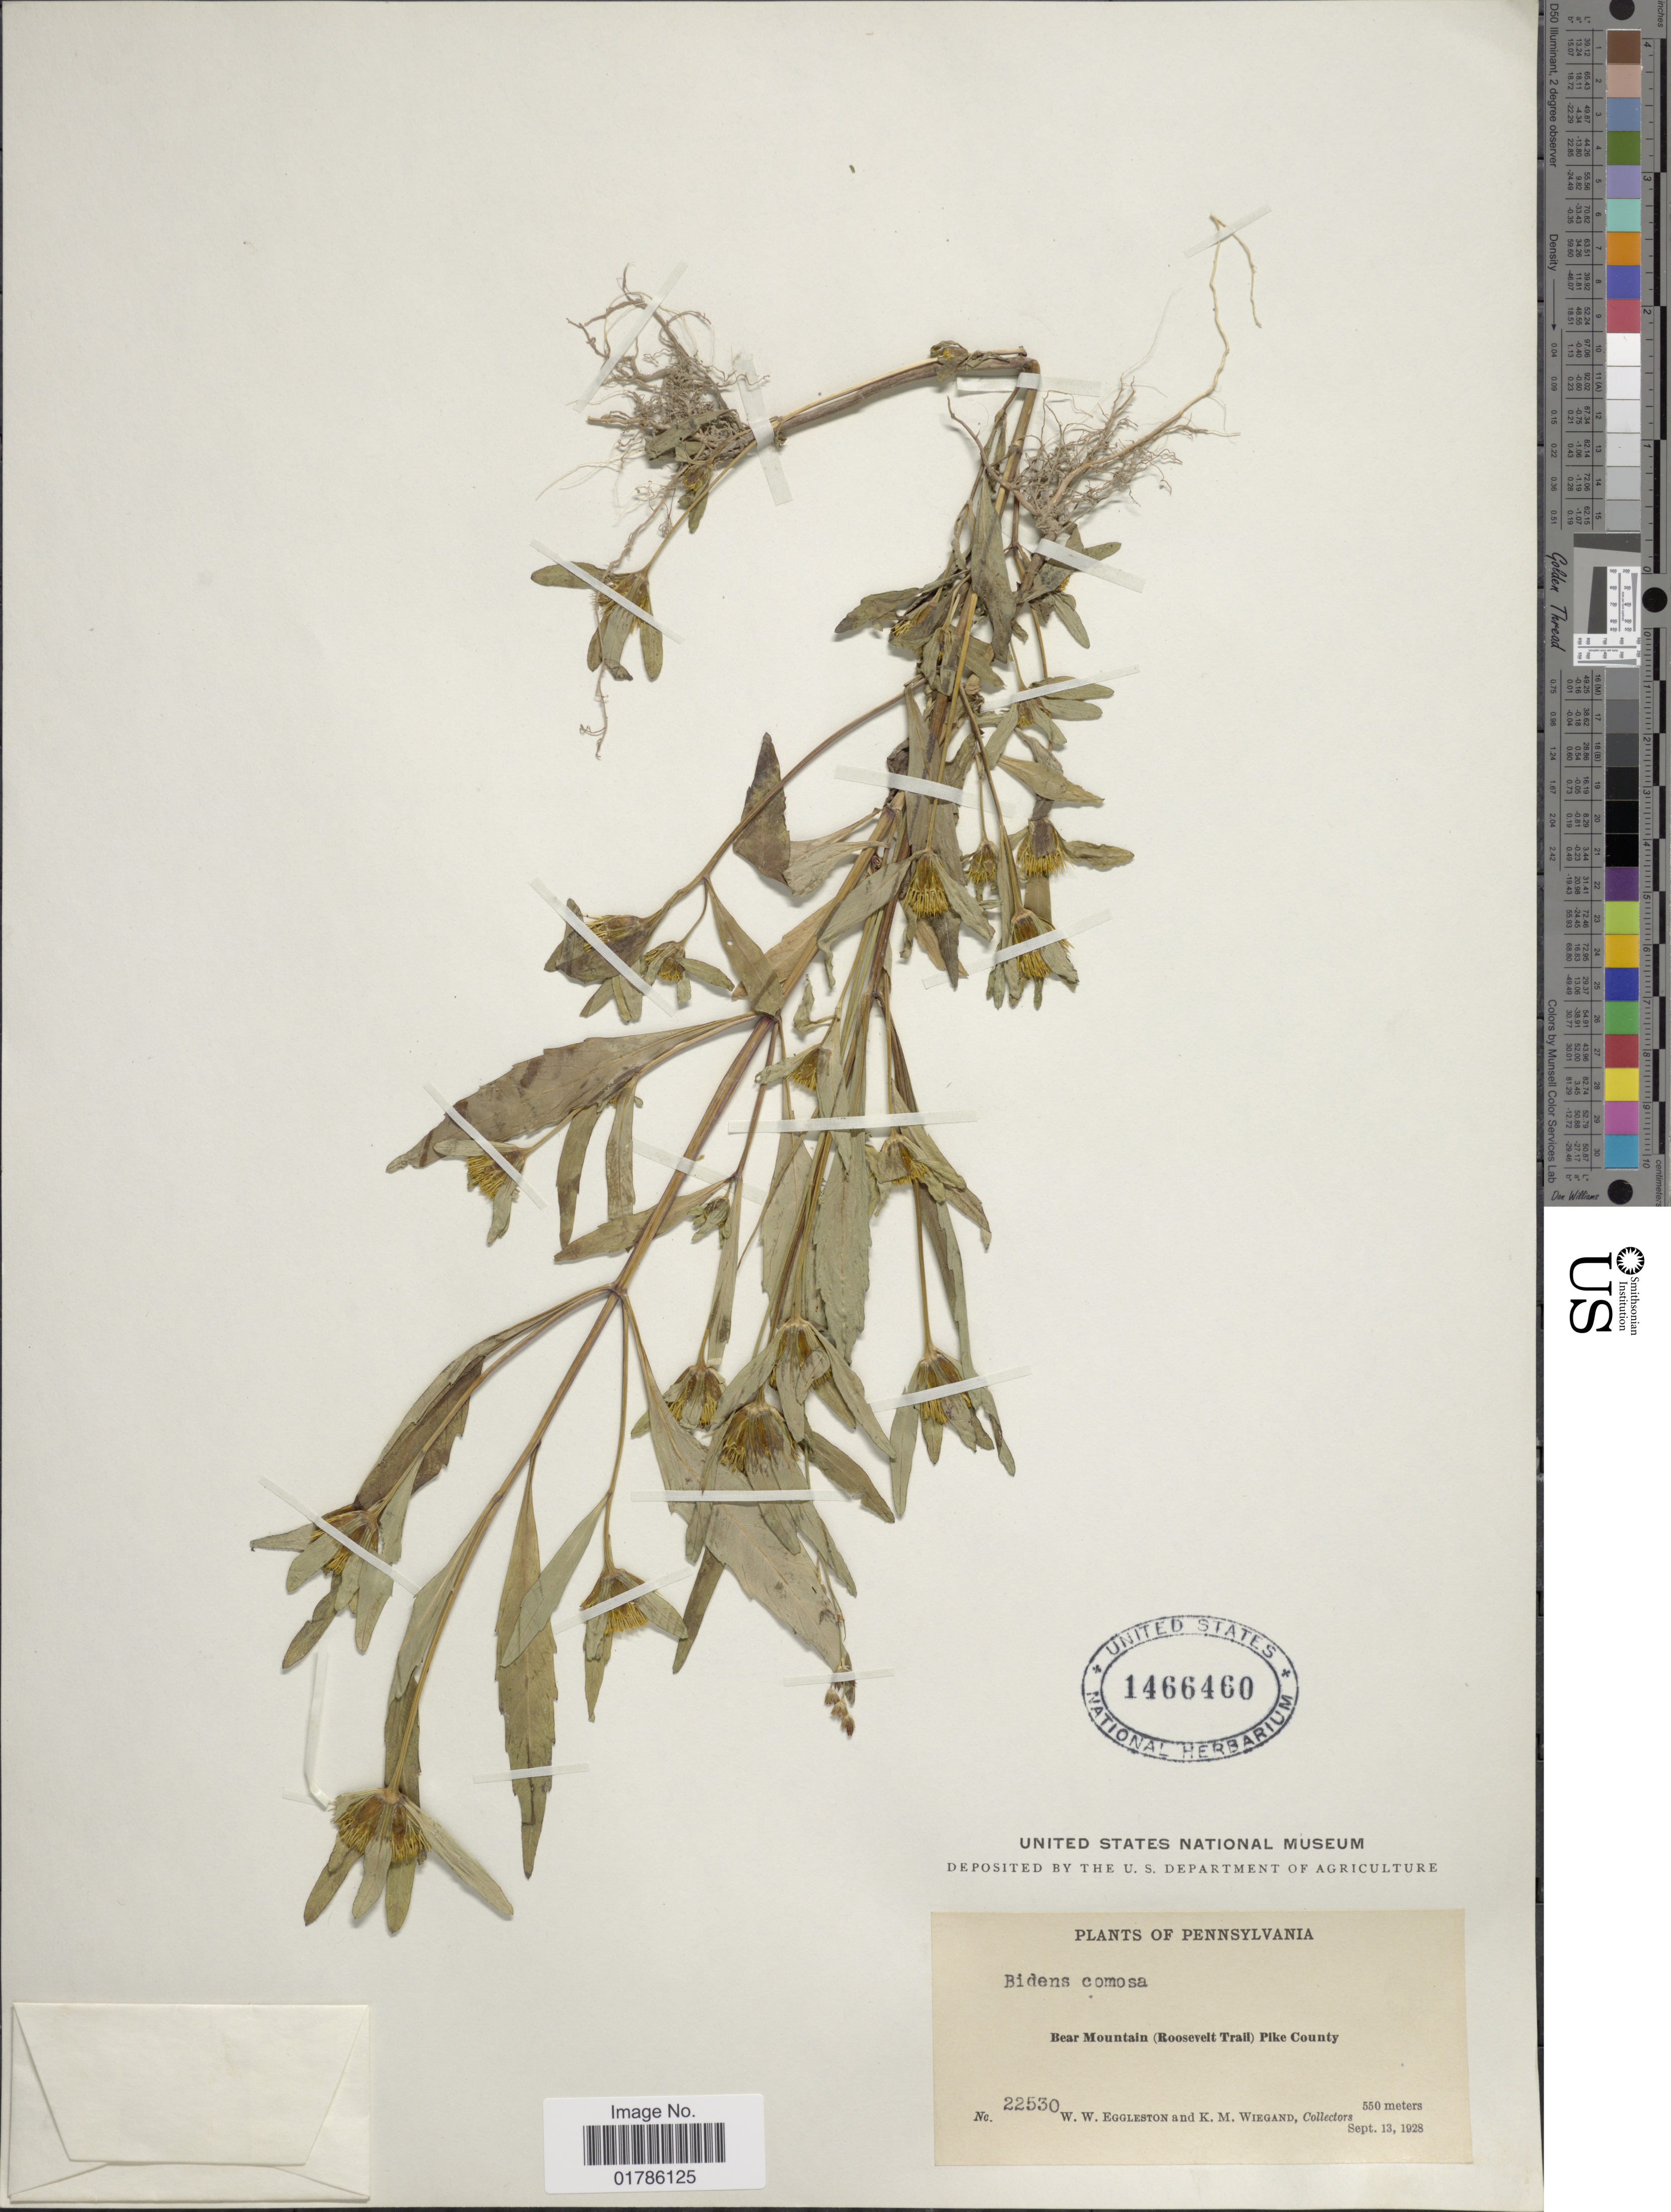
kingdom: Plantae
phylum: Tracheophyta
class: Magnoliopsida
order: Asterales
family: Asteraceae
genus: Bidens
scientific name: Bidens comosa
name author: (A. Gray) Wiegand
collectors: W. W. Eggleston & K. M. Wiegand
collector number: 22530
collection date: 1928-09-13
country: United States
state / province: Pennsylvania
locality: Bear Mountain (Roosevelt Trail) Pike County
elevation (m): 550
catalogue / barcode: US 1466460